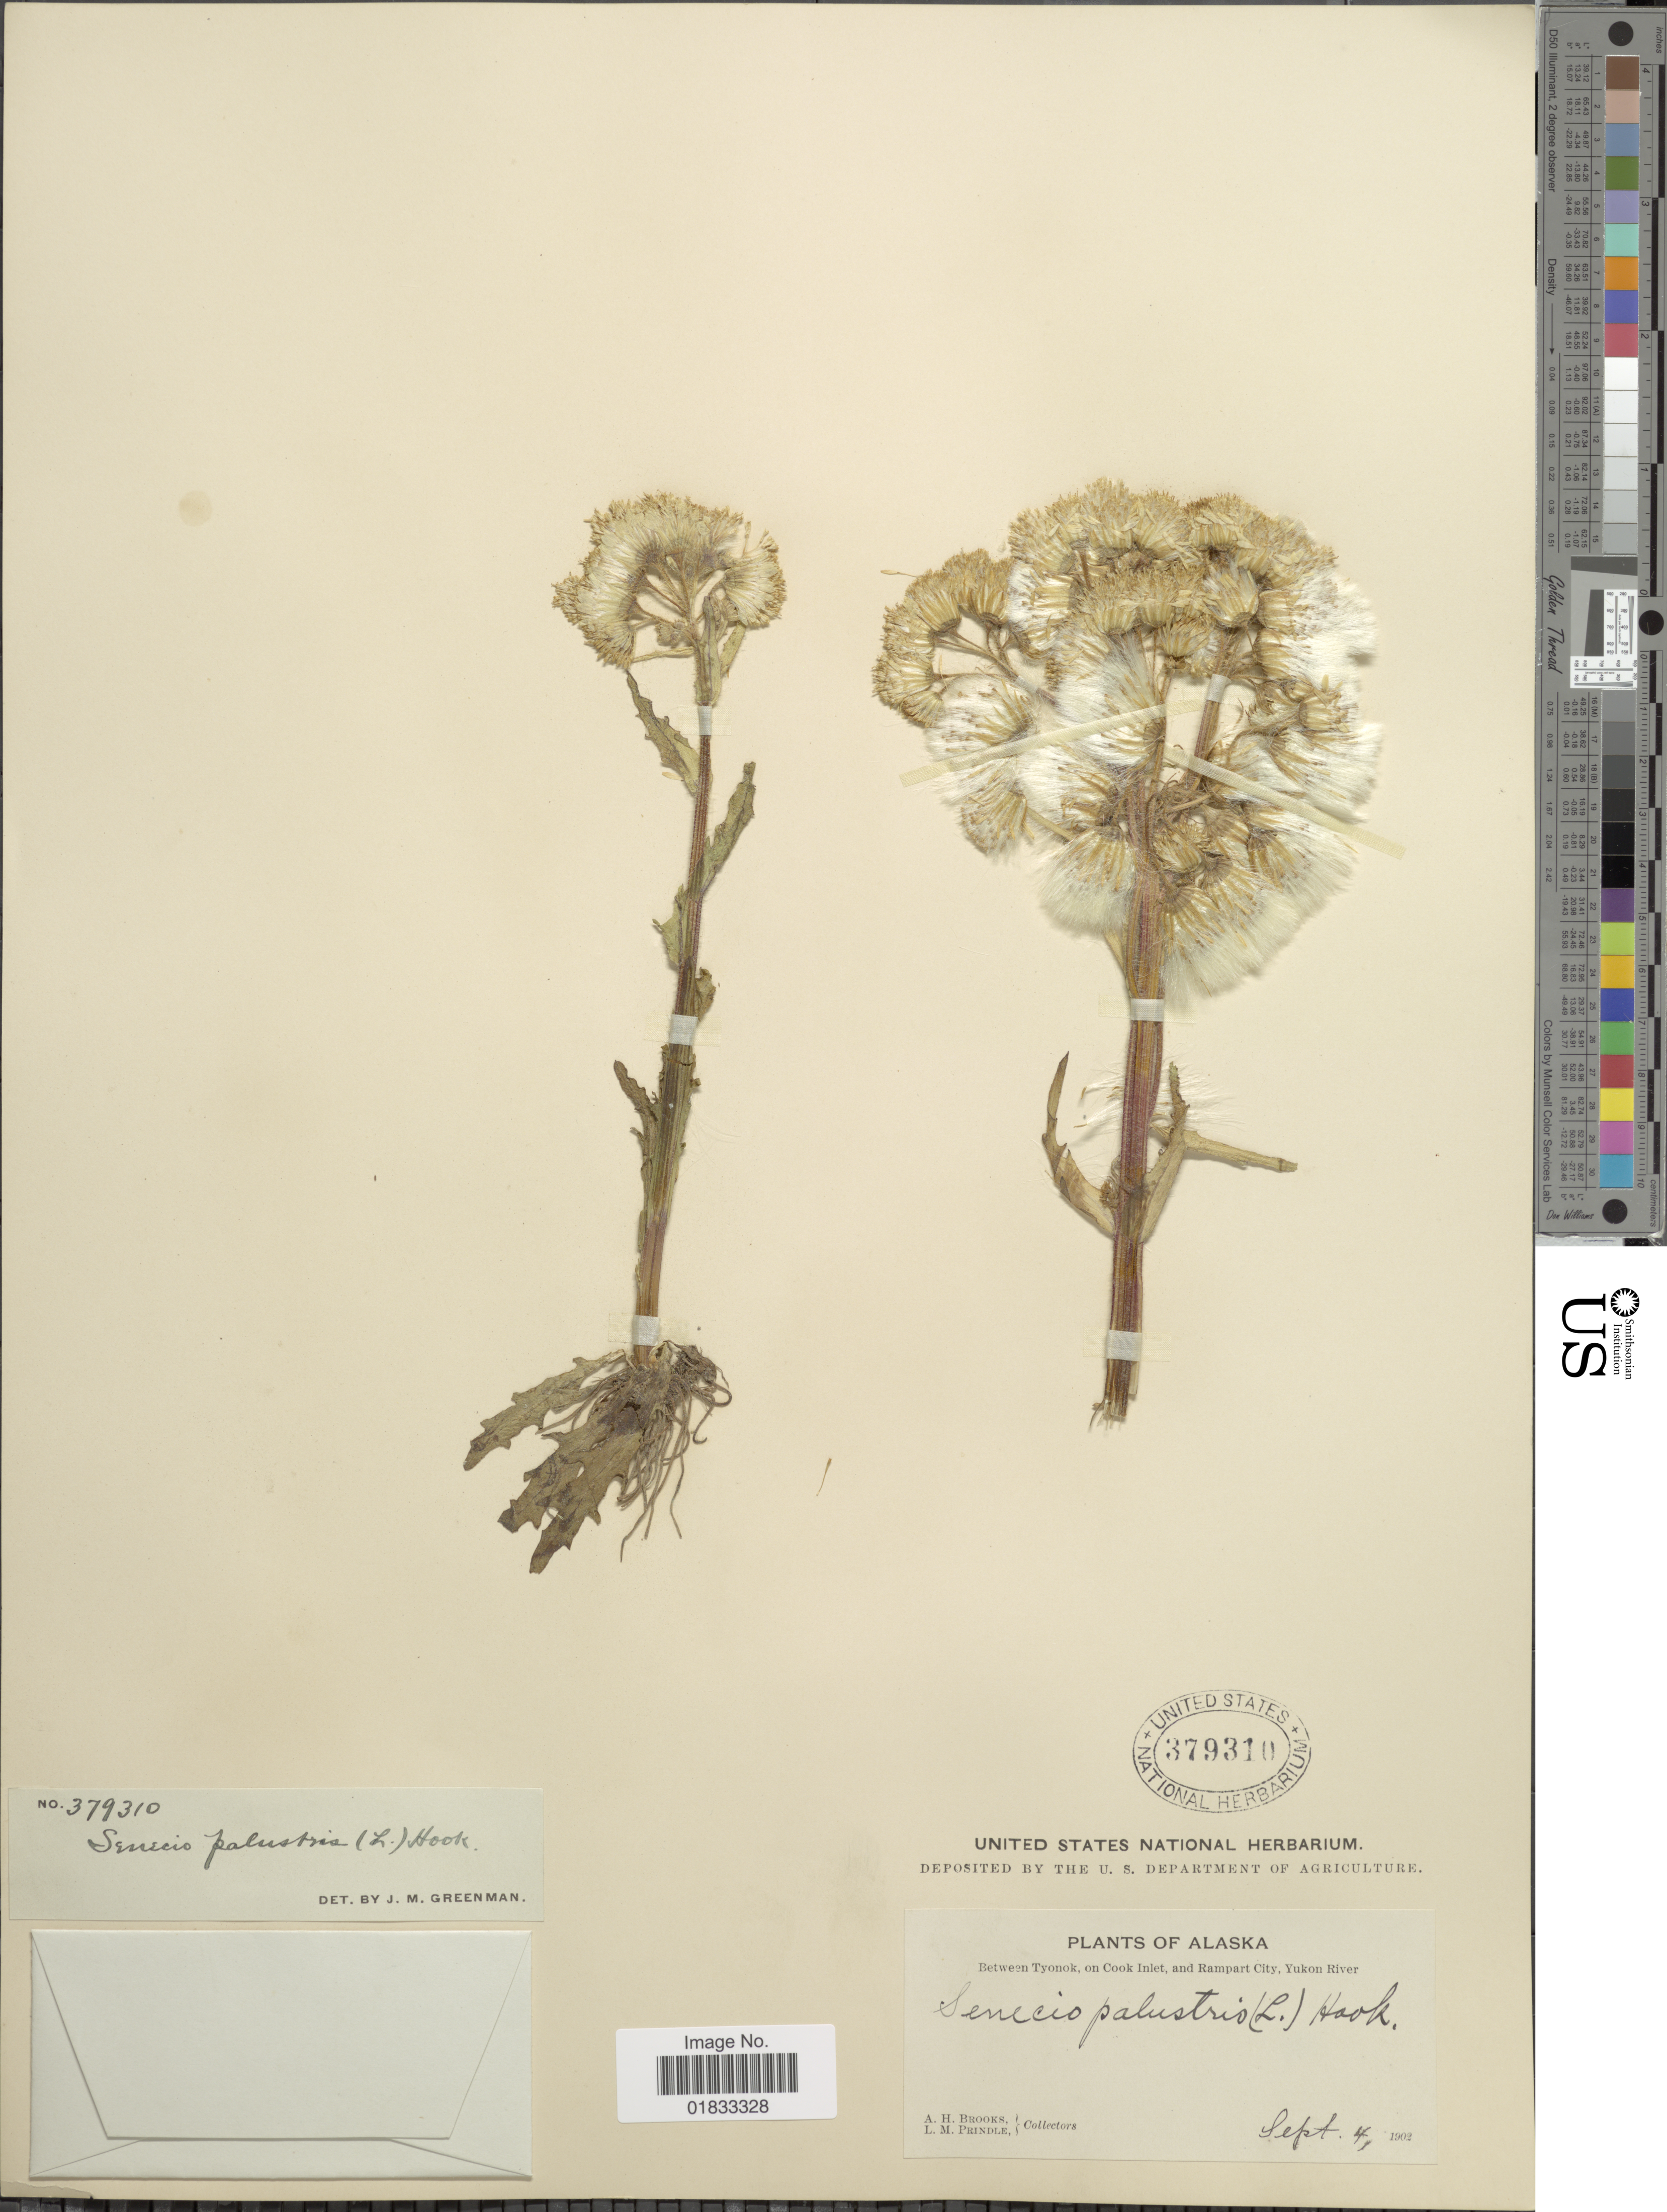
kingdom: Plantae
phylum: Tracheophyta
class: Magnoliopsida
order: Asterales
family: Asteraceae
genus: Tephroseris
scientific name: Tephroseris palustris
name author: (L.) Rchb.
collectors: A. Brooks & L. Prindle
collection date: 1902-09-04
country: United States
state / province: Alaska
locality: Between Tyonok, on Cook Inlet, and Rampart City, Yukon River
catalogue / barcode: US 379310